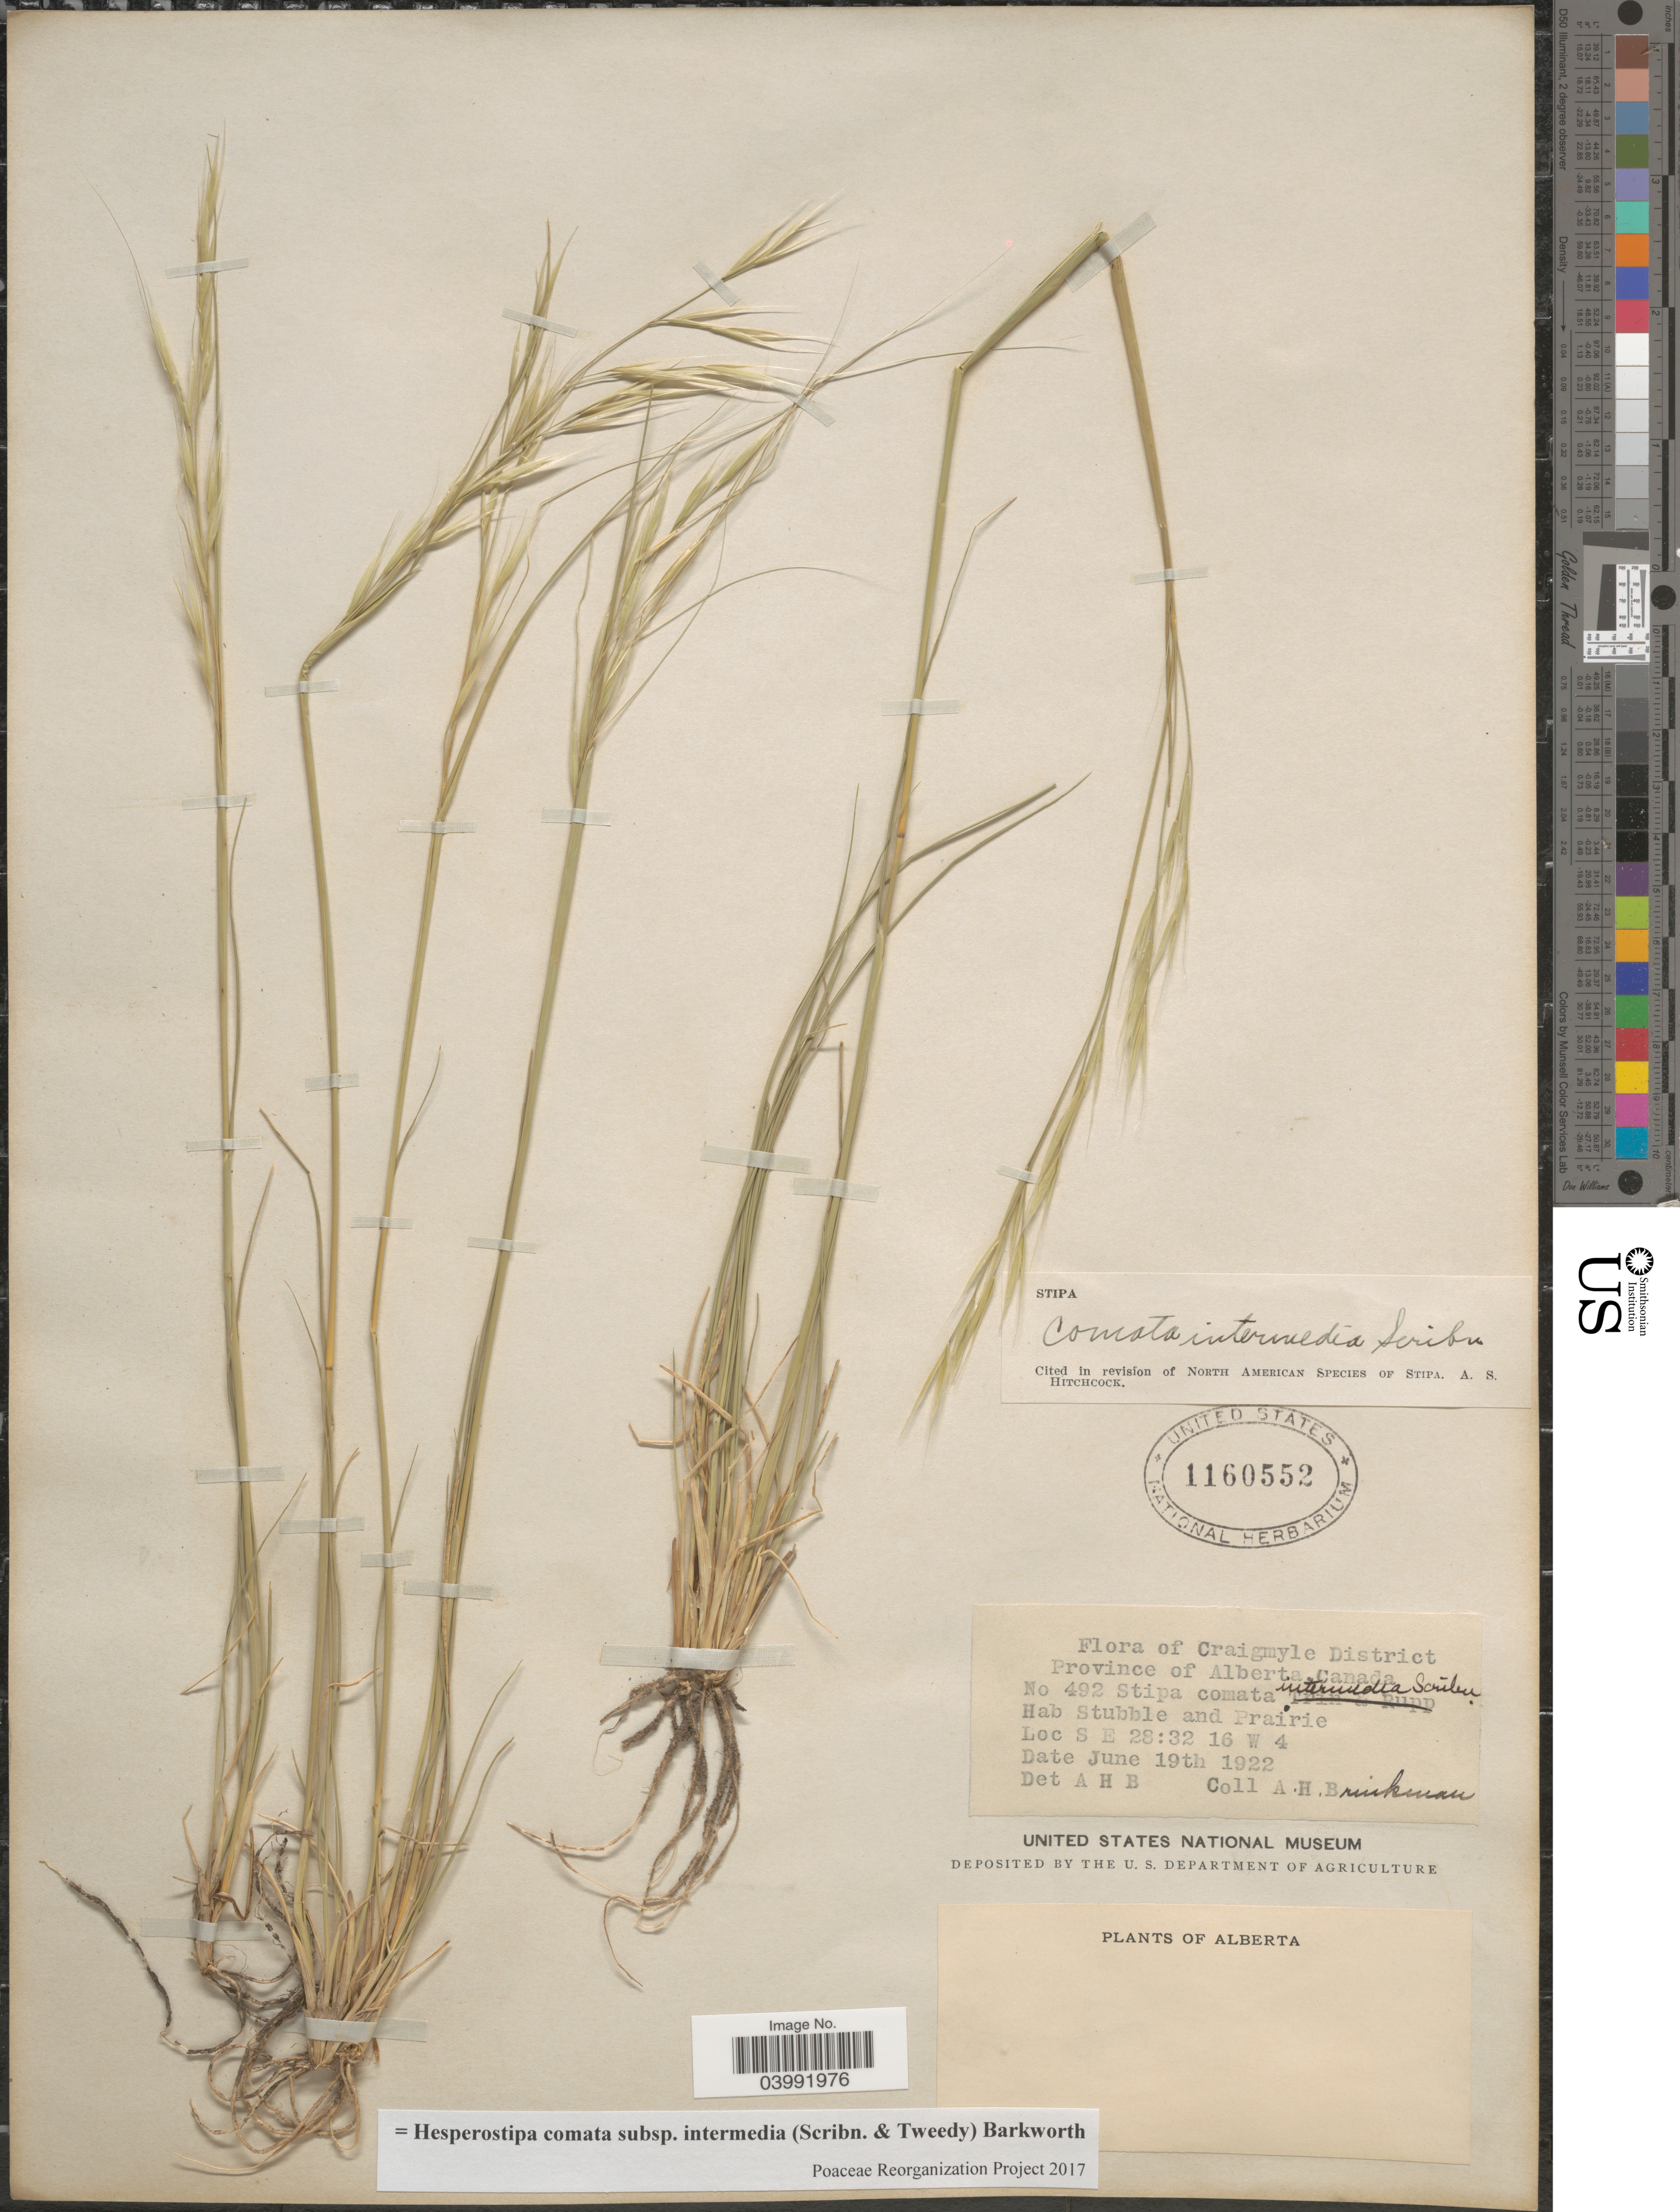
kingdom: Plantae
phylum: Tracheophyta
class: Liliopsida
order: Poales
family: Poaceae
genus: Hesperostipa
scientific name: Hesperostipa comata subsp. intermedia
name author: (Scribn. & Tweedy) Barkworth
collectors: A. Brinkman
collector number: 492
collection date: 1922-06-19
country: Canada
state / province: Alberta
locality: Craigmyle District. S E 28:32 16 W 4.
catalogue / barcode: US 1160552